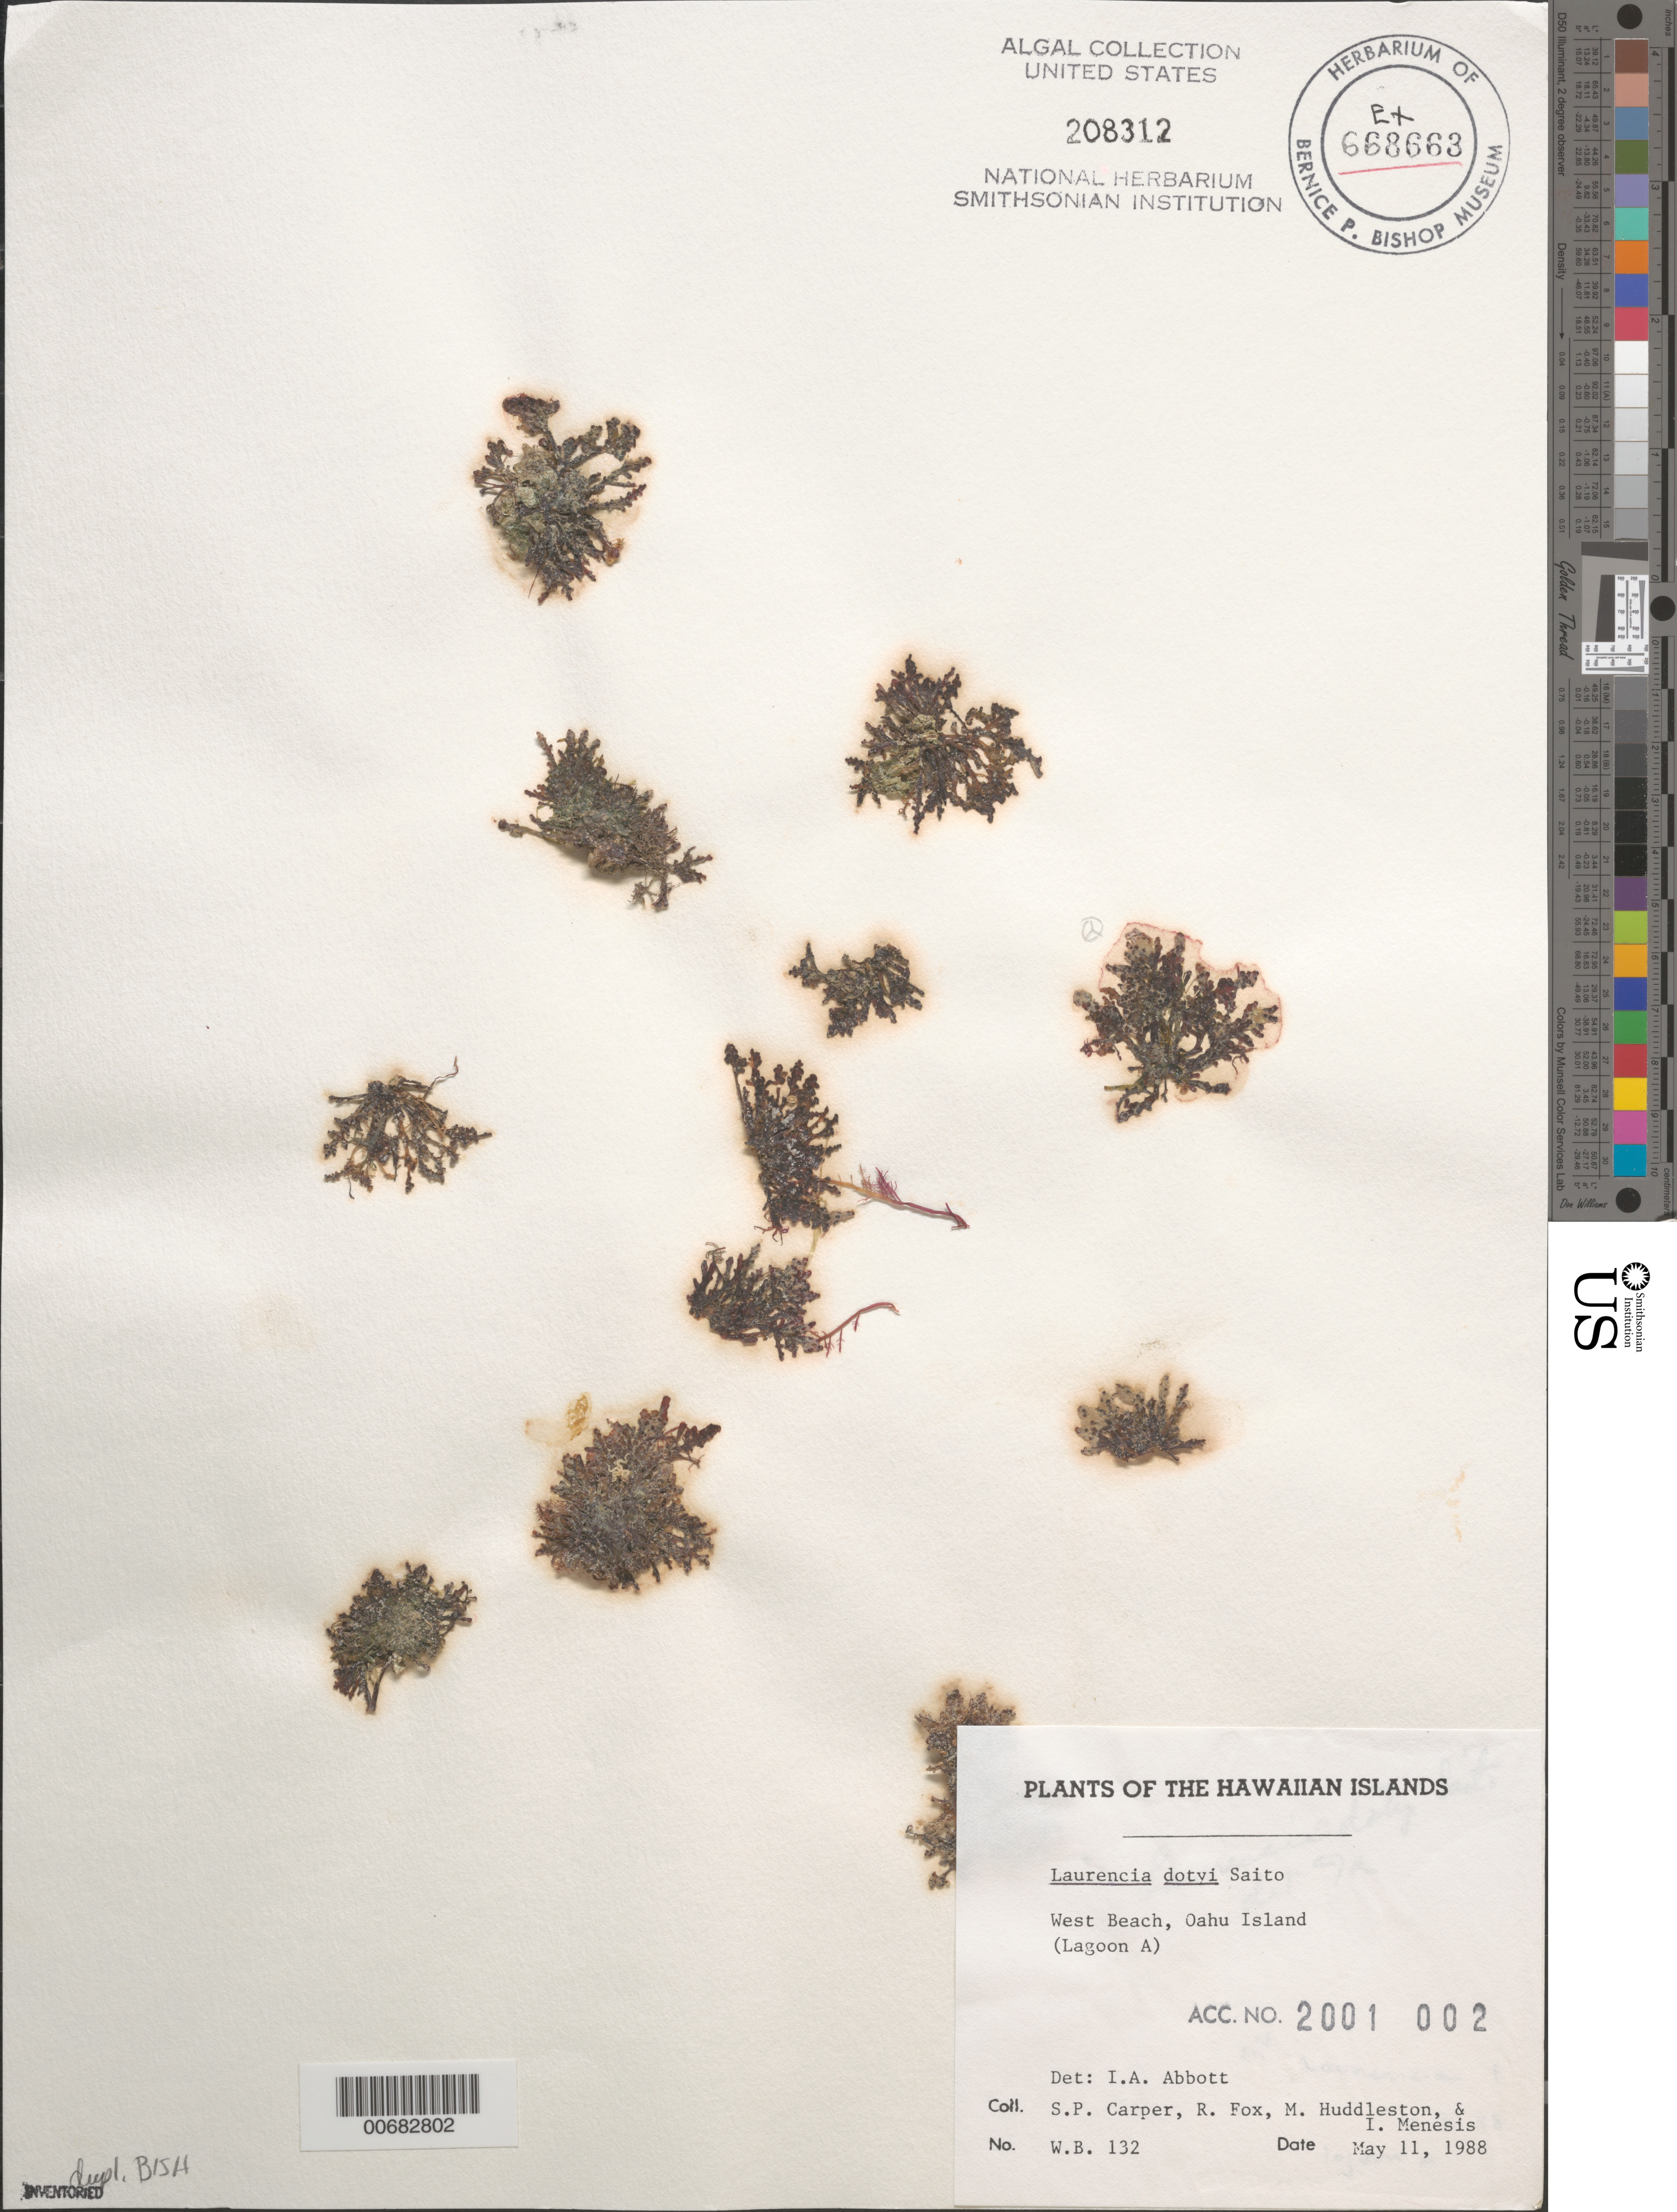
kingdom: Plantae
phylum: Rhodophyta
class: Florideophyceae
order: Ceramiales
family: Rhodomelaceae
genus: Chondrophycus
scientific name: Chondrophycus dotyi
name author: (Saito) K.W. Nam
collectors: S. Carper, R. Fox, M. Huddleston & I. Menesis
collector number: WB 132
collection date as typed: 11 May 1988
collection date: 1988-05-11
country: United States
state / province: Hawaii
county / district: Honolulu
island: Oahu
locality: West Beach (Lagoon A)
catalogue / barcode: US 208312